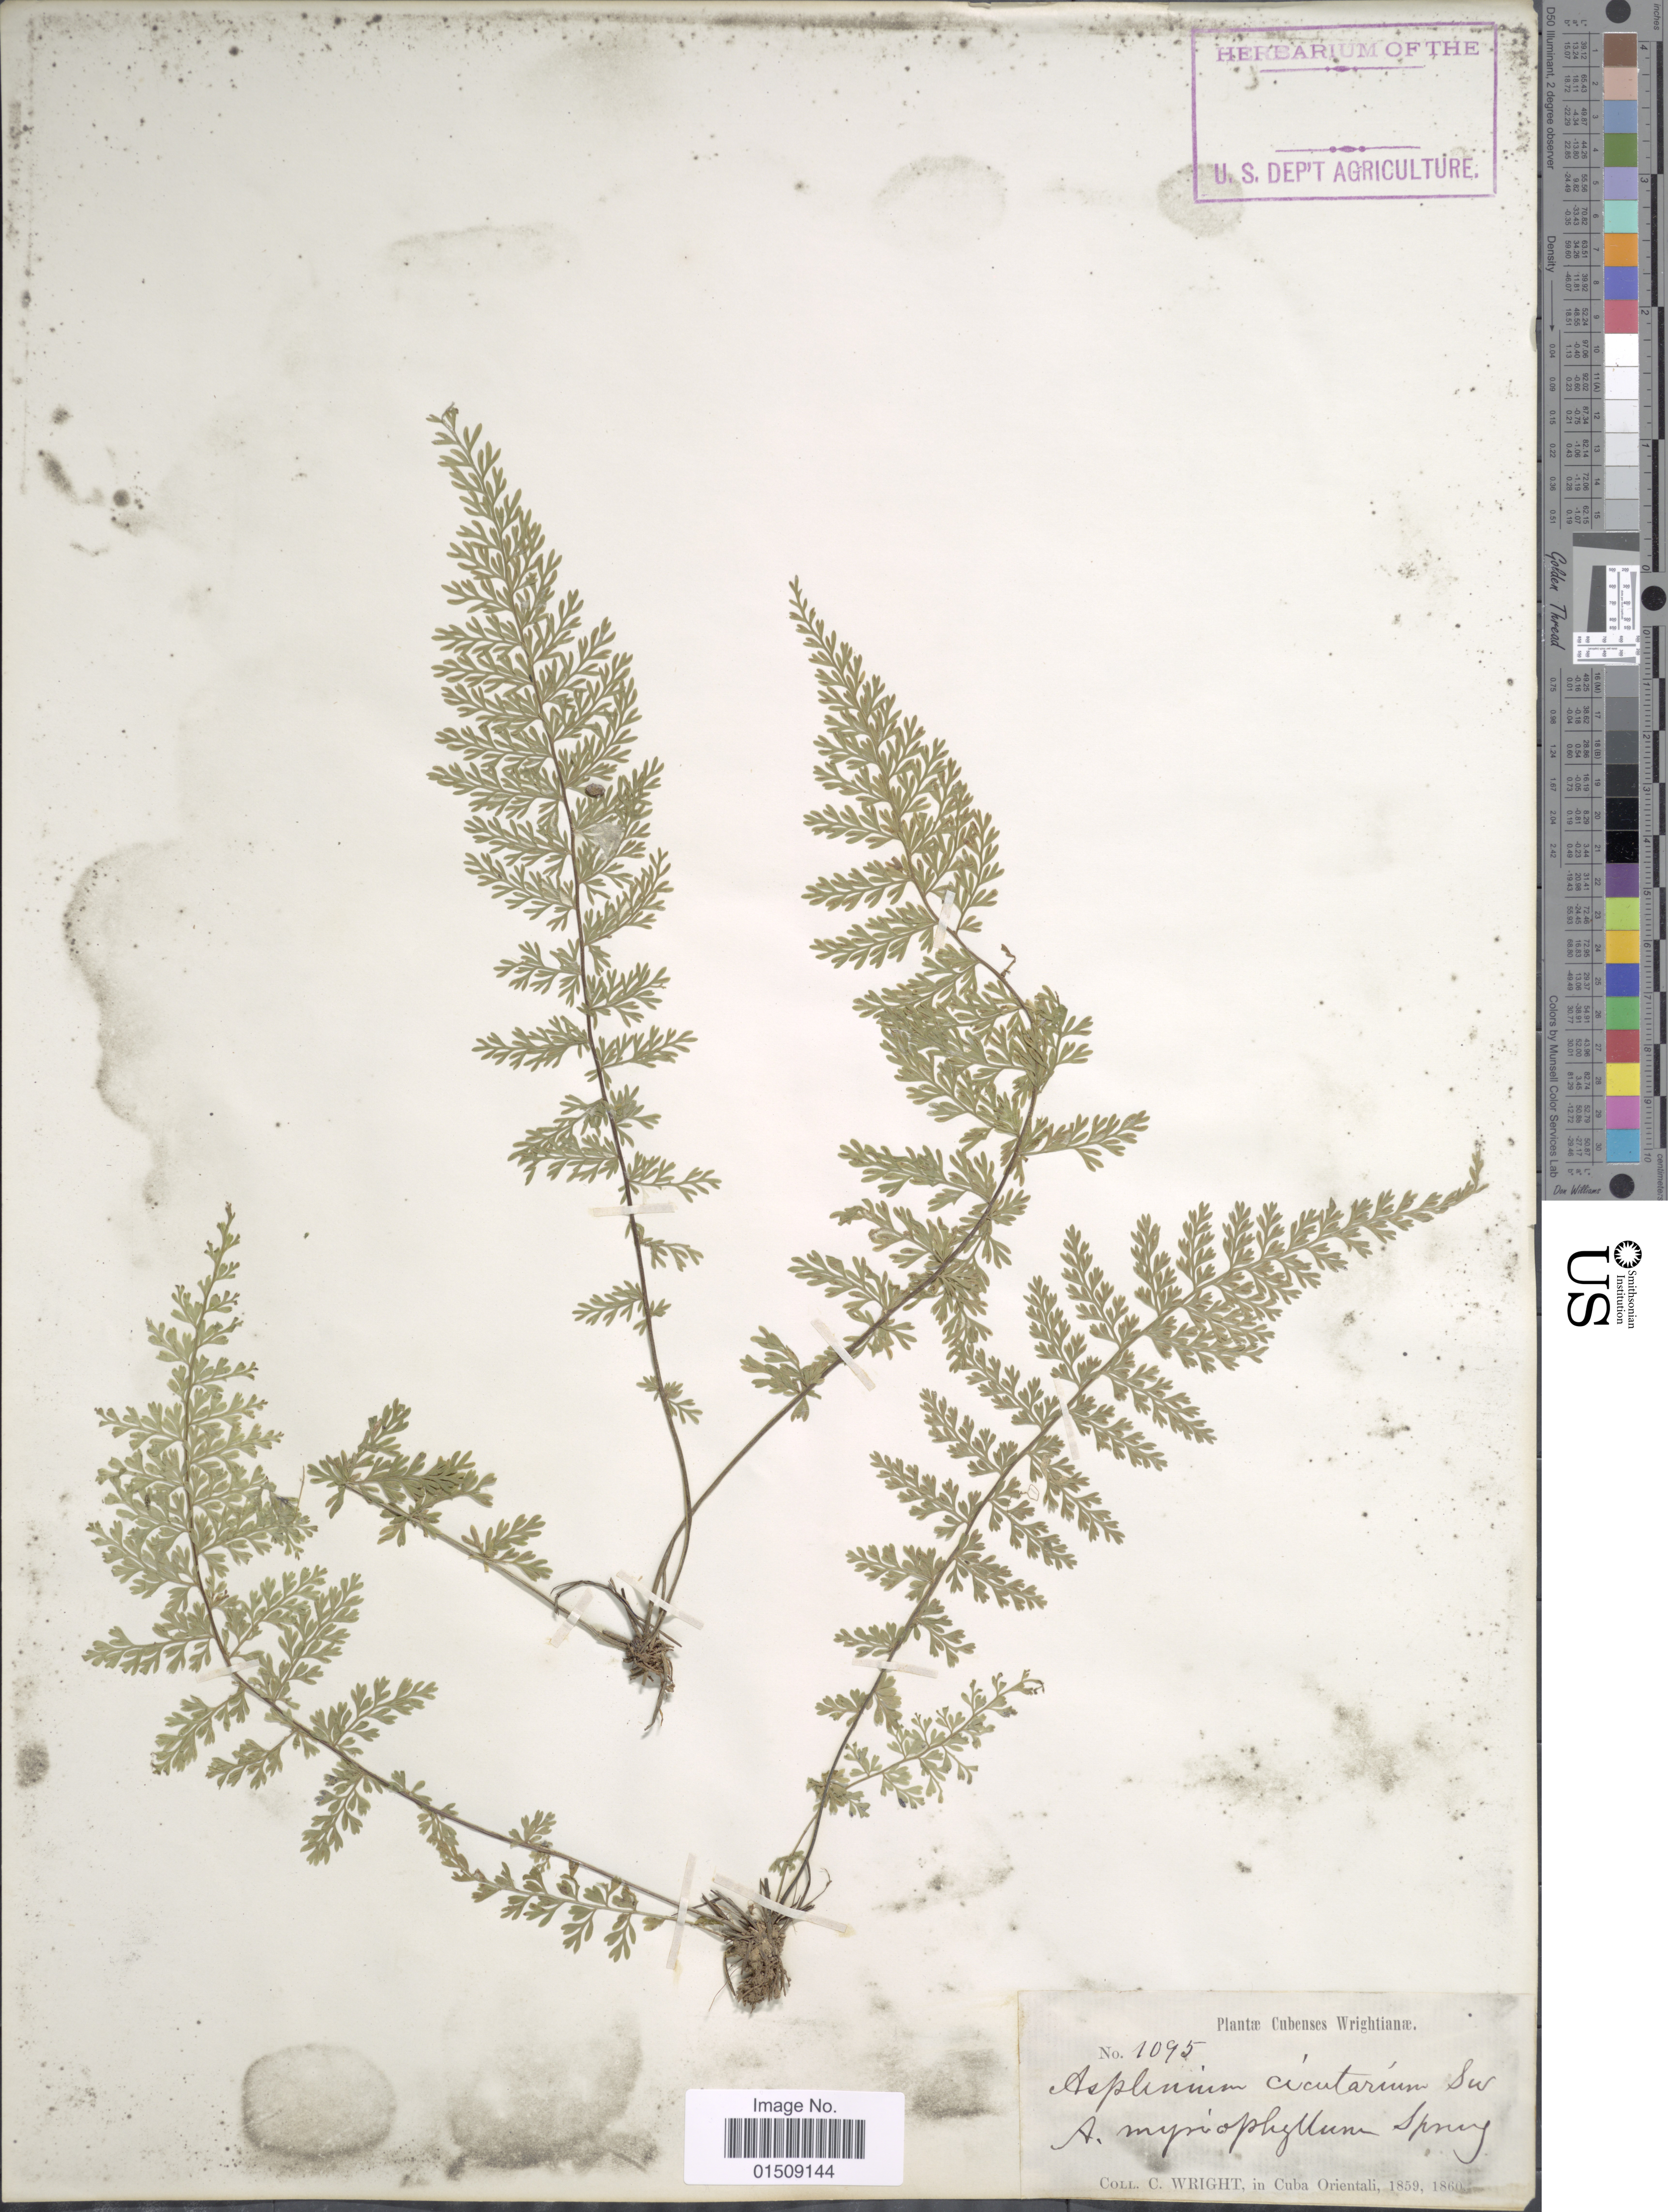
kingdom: Plantae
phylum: Tracheophyta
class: Polypodiopsida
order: Polypodiales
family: Aspleniaceae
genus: Asplenium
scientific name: Asplenium myriophyllum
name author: (Sw.) C. Presl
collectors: C. Wright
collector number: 1095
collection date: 1859/1860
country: Cuba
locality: Cubenses, in Cuba Orientali